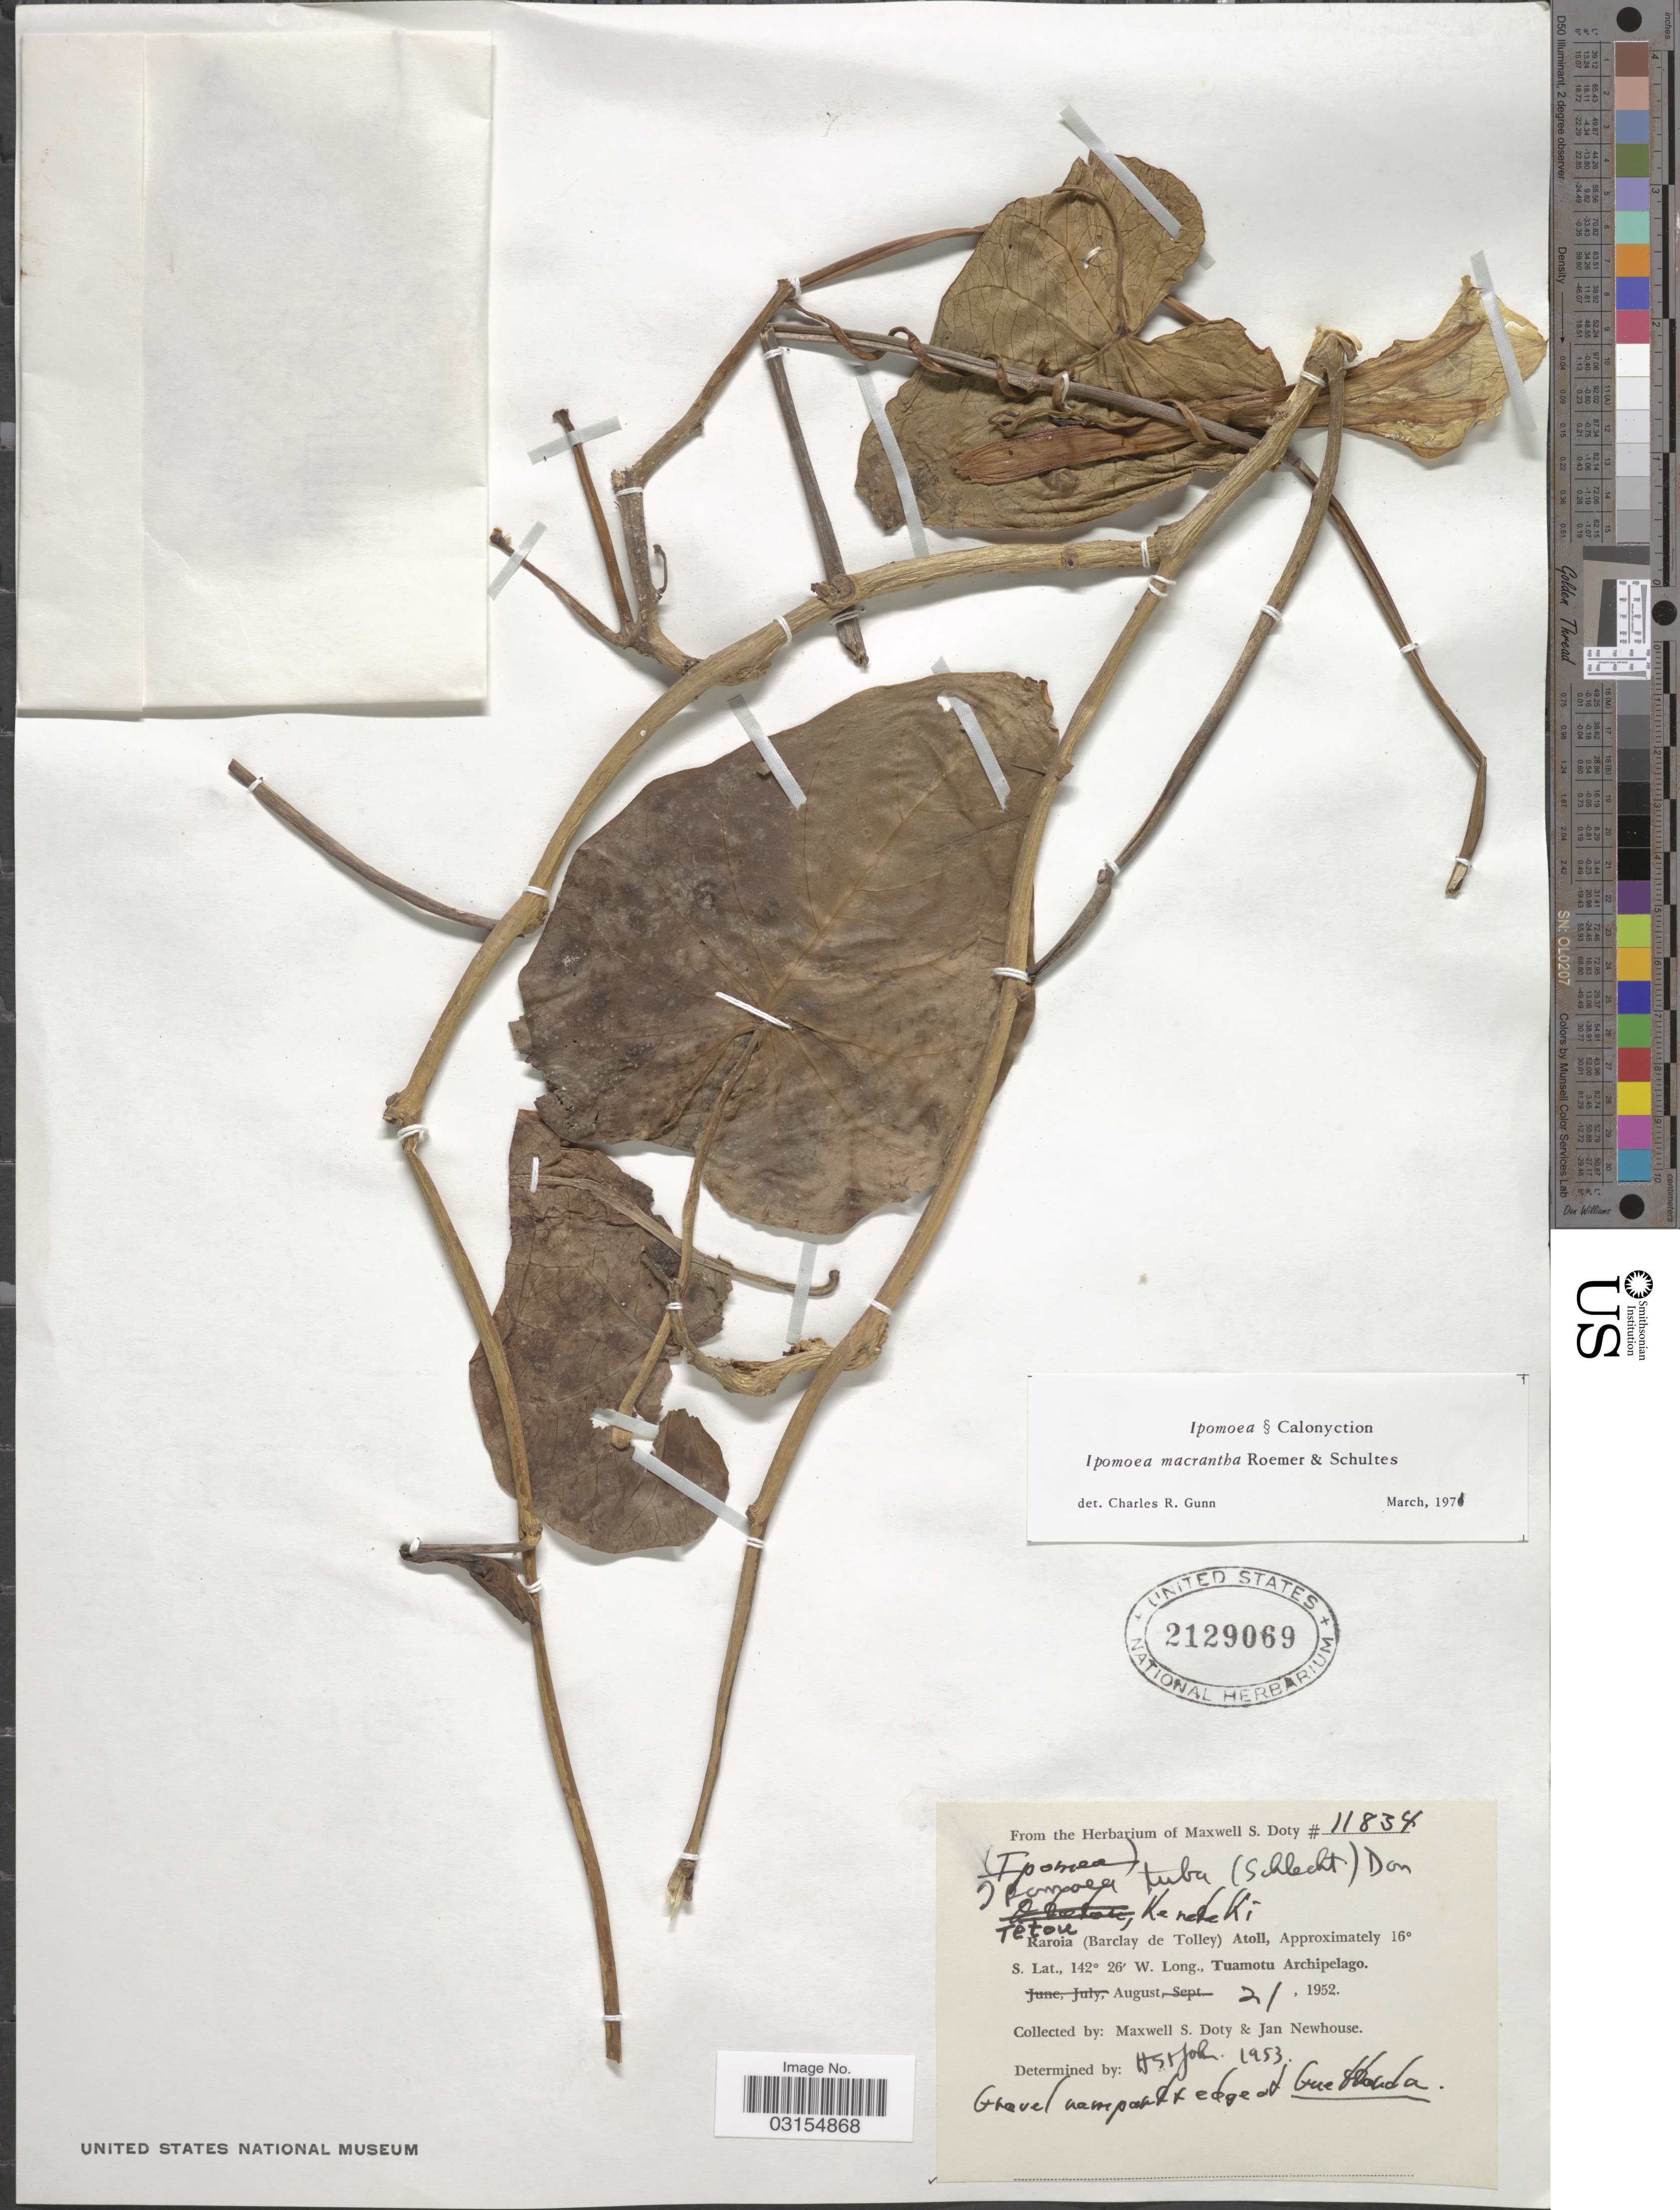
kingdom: Plantae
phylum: Tracheophyta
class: Magnoliopsida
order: Solanales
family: Convolvulaceae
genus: Ipomoea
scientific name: Ipomoea violacea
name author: L.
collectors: M. S. Doty & J. Newhouse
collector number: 11834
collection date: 1952-08-21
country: French Polynesia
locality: Raroia (Barclay de Tolley) Atoll, Tuamotu Archipelago.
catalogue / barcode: US 2129069